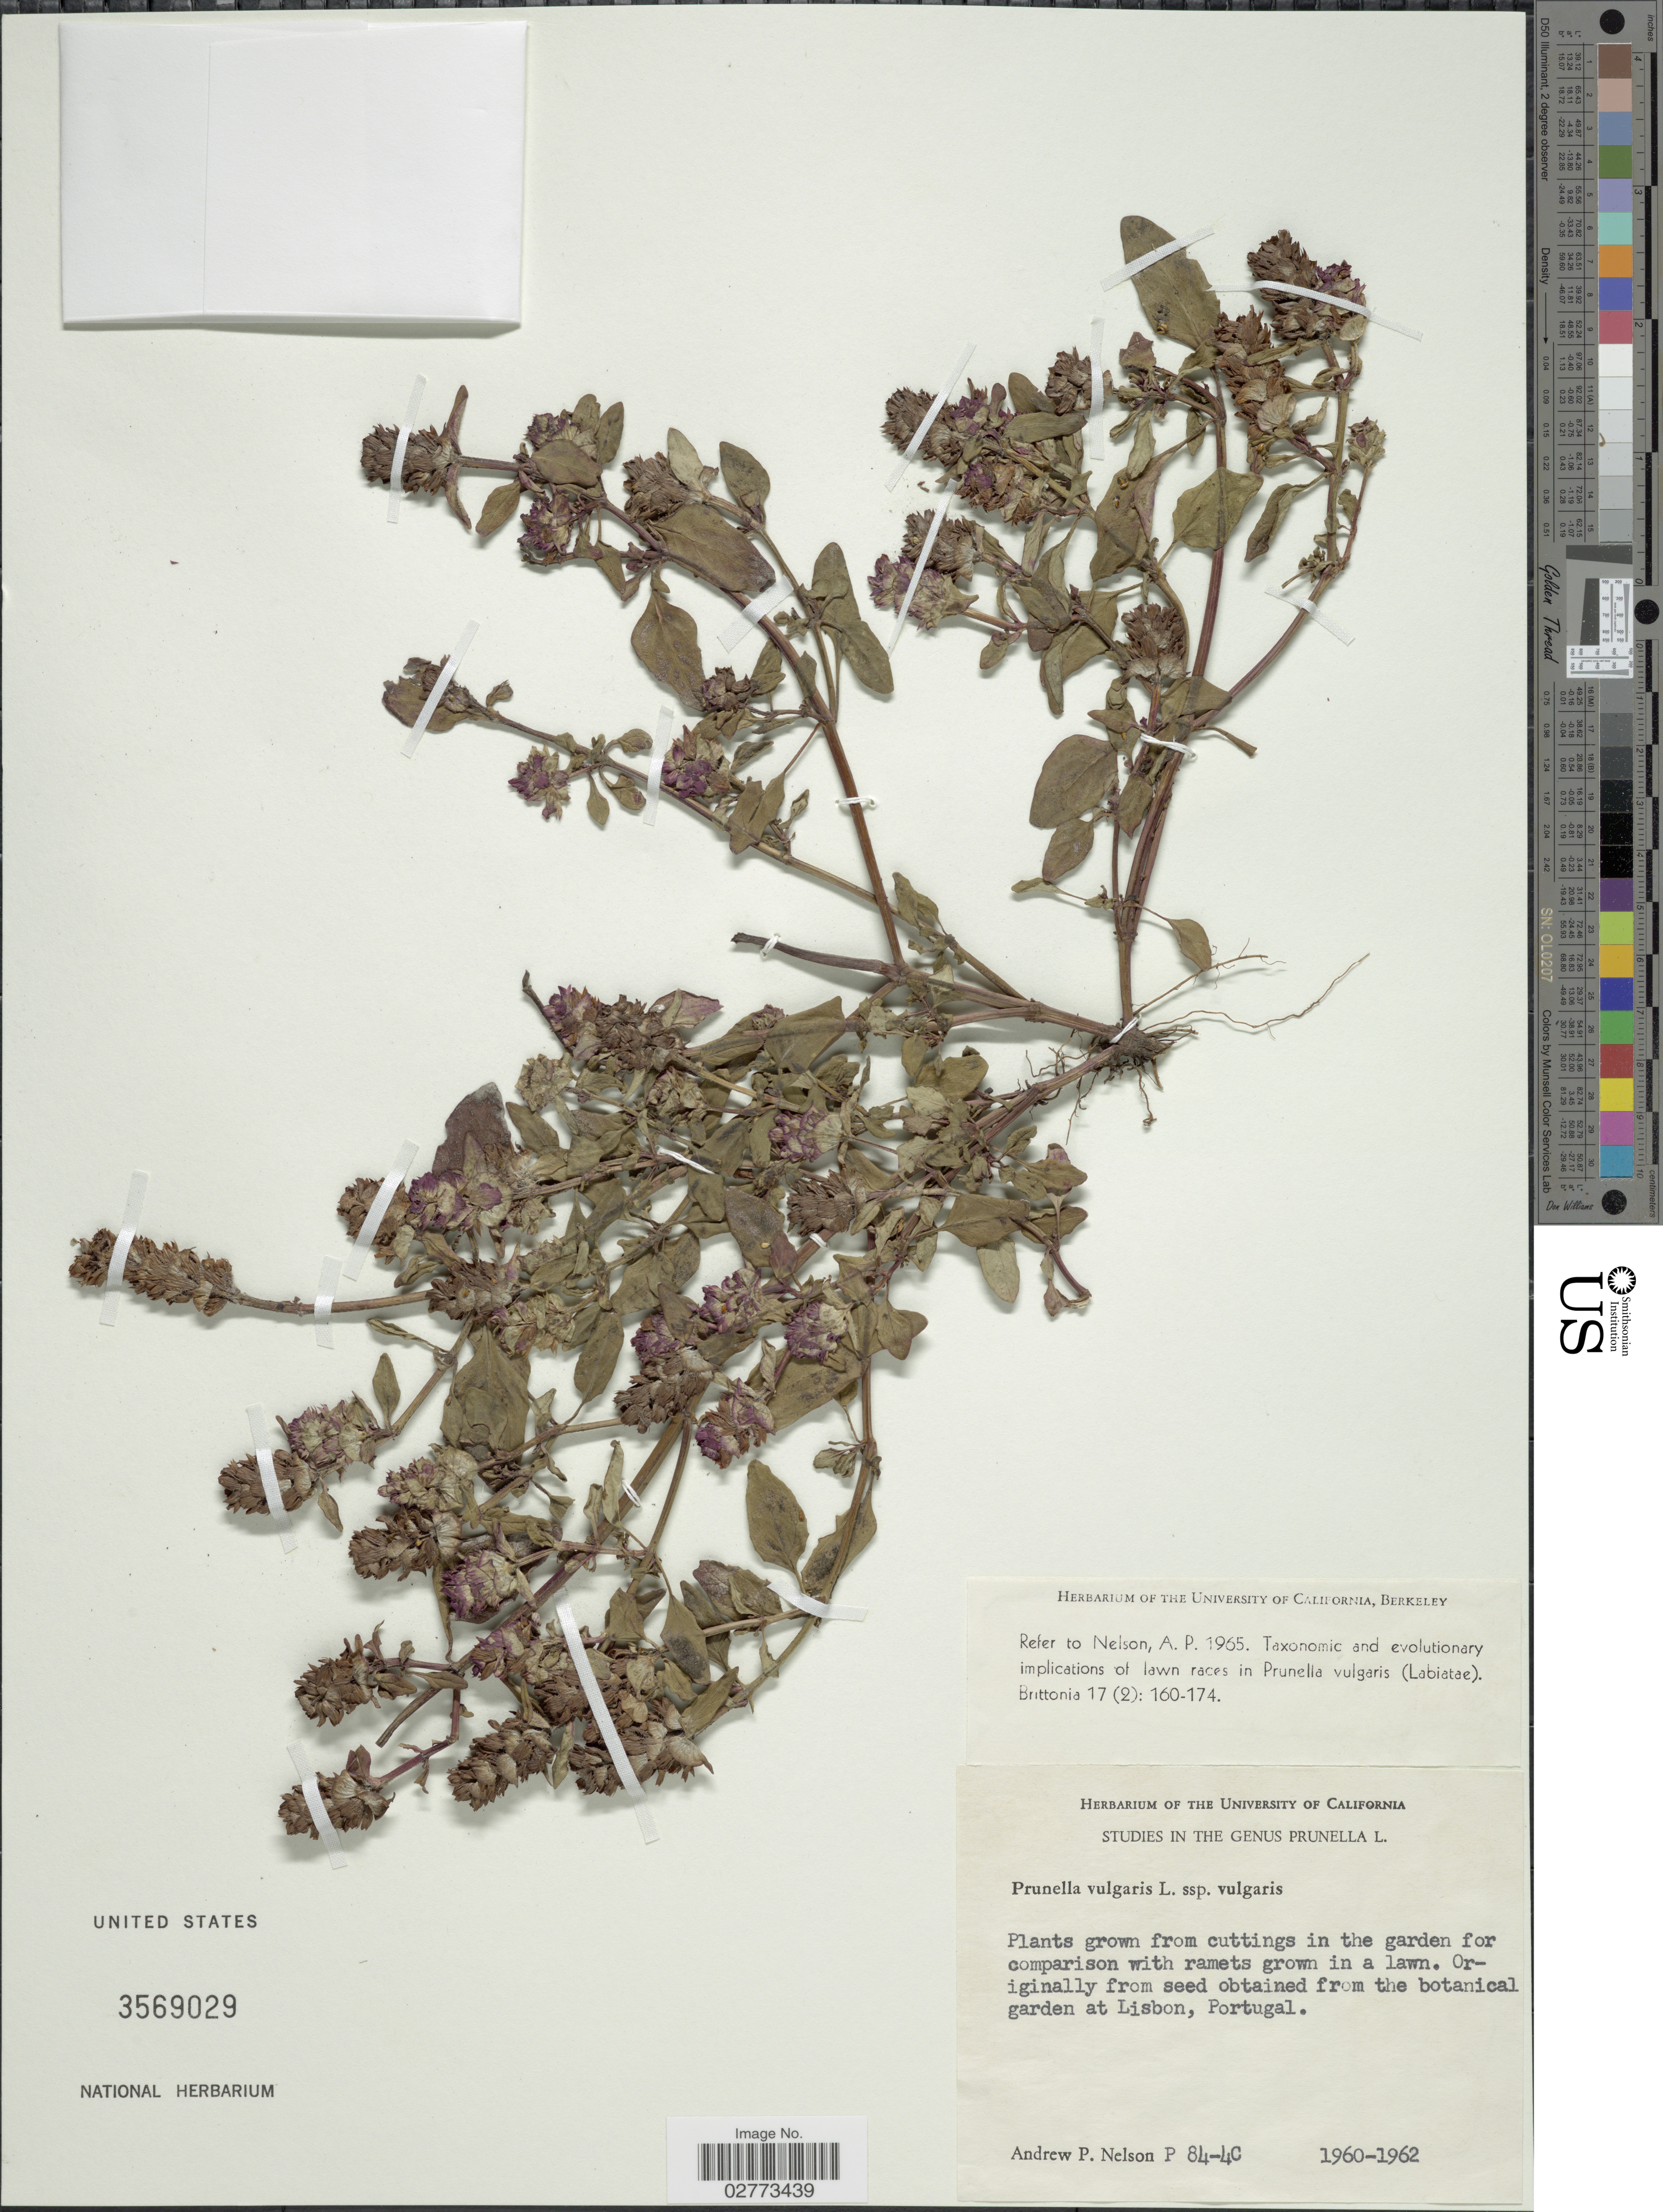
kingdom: Plantae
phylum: Tracheophyta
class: Magnoliopsida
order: Lamiales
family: Lamiaceae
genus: Prunella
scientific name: Prunella vulgaris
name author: L.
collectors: A. Nelson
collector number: P84-40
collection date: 1960/1962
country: United States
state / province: California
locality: In the garden.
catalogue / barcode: US 3569029